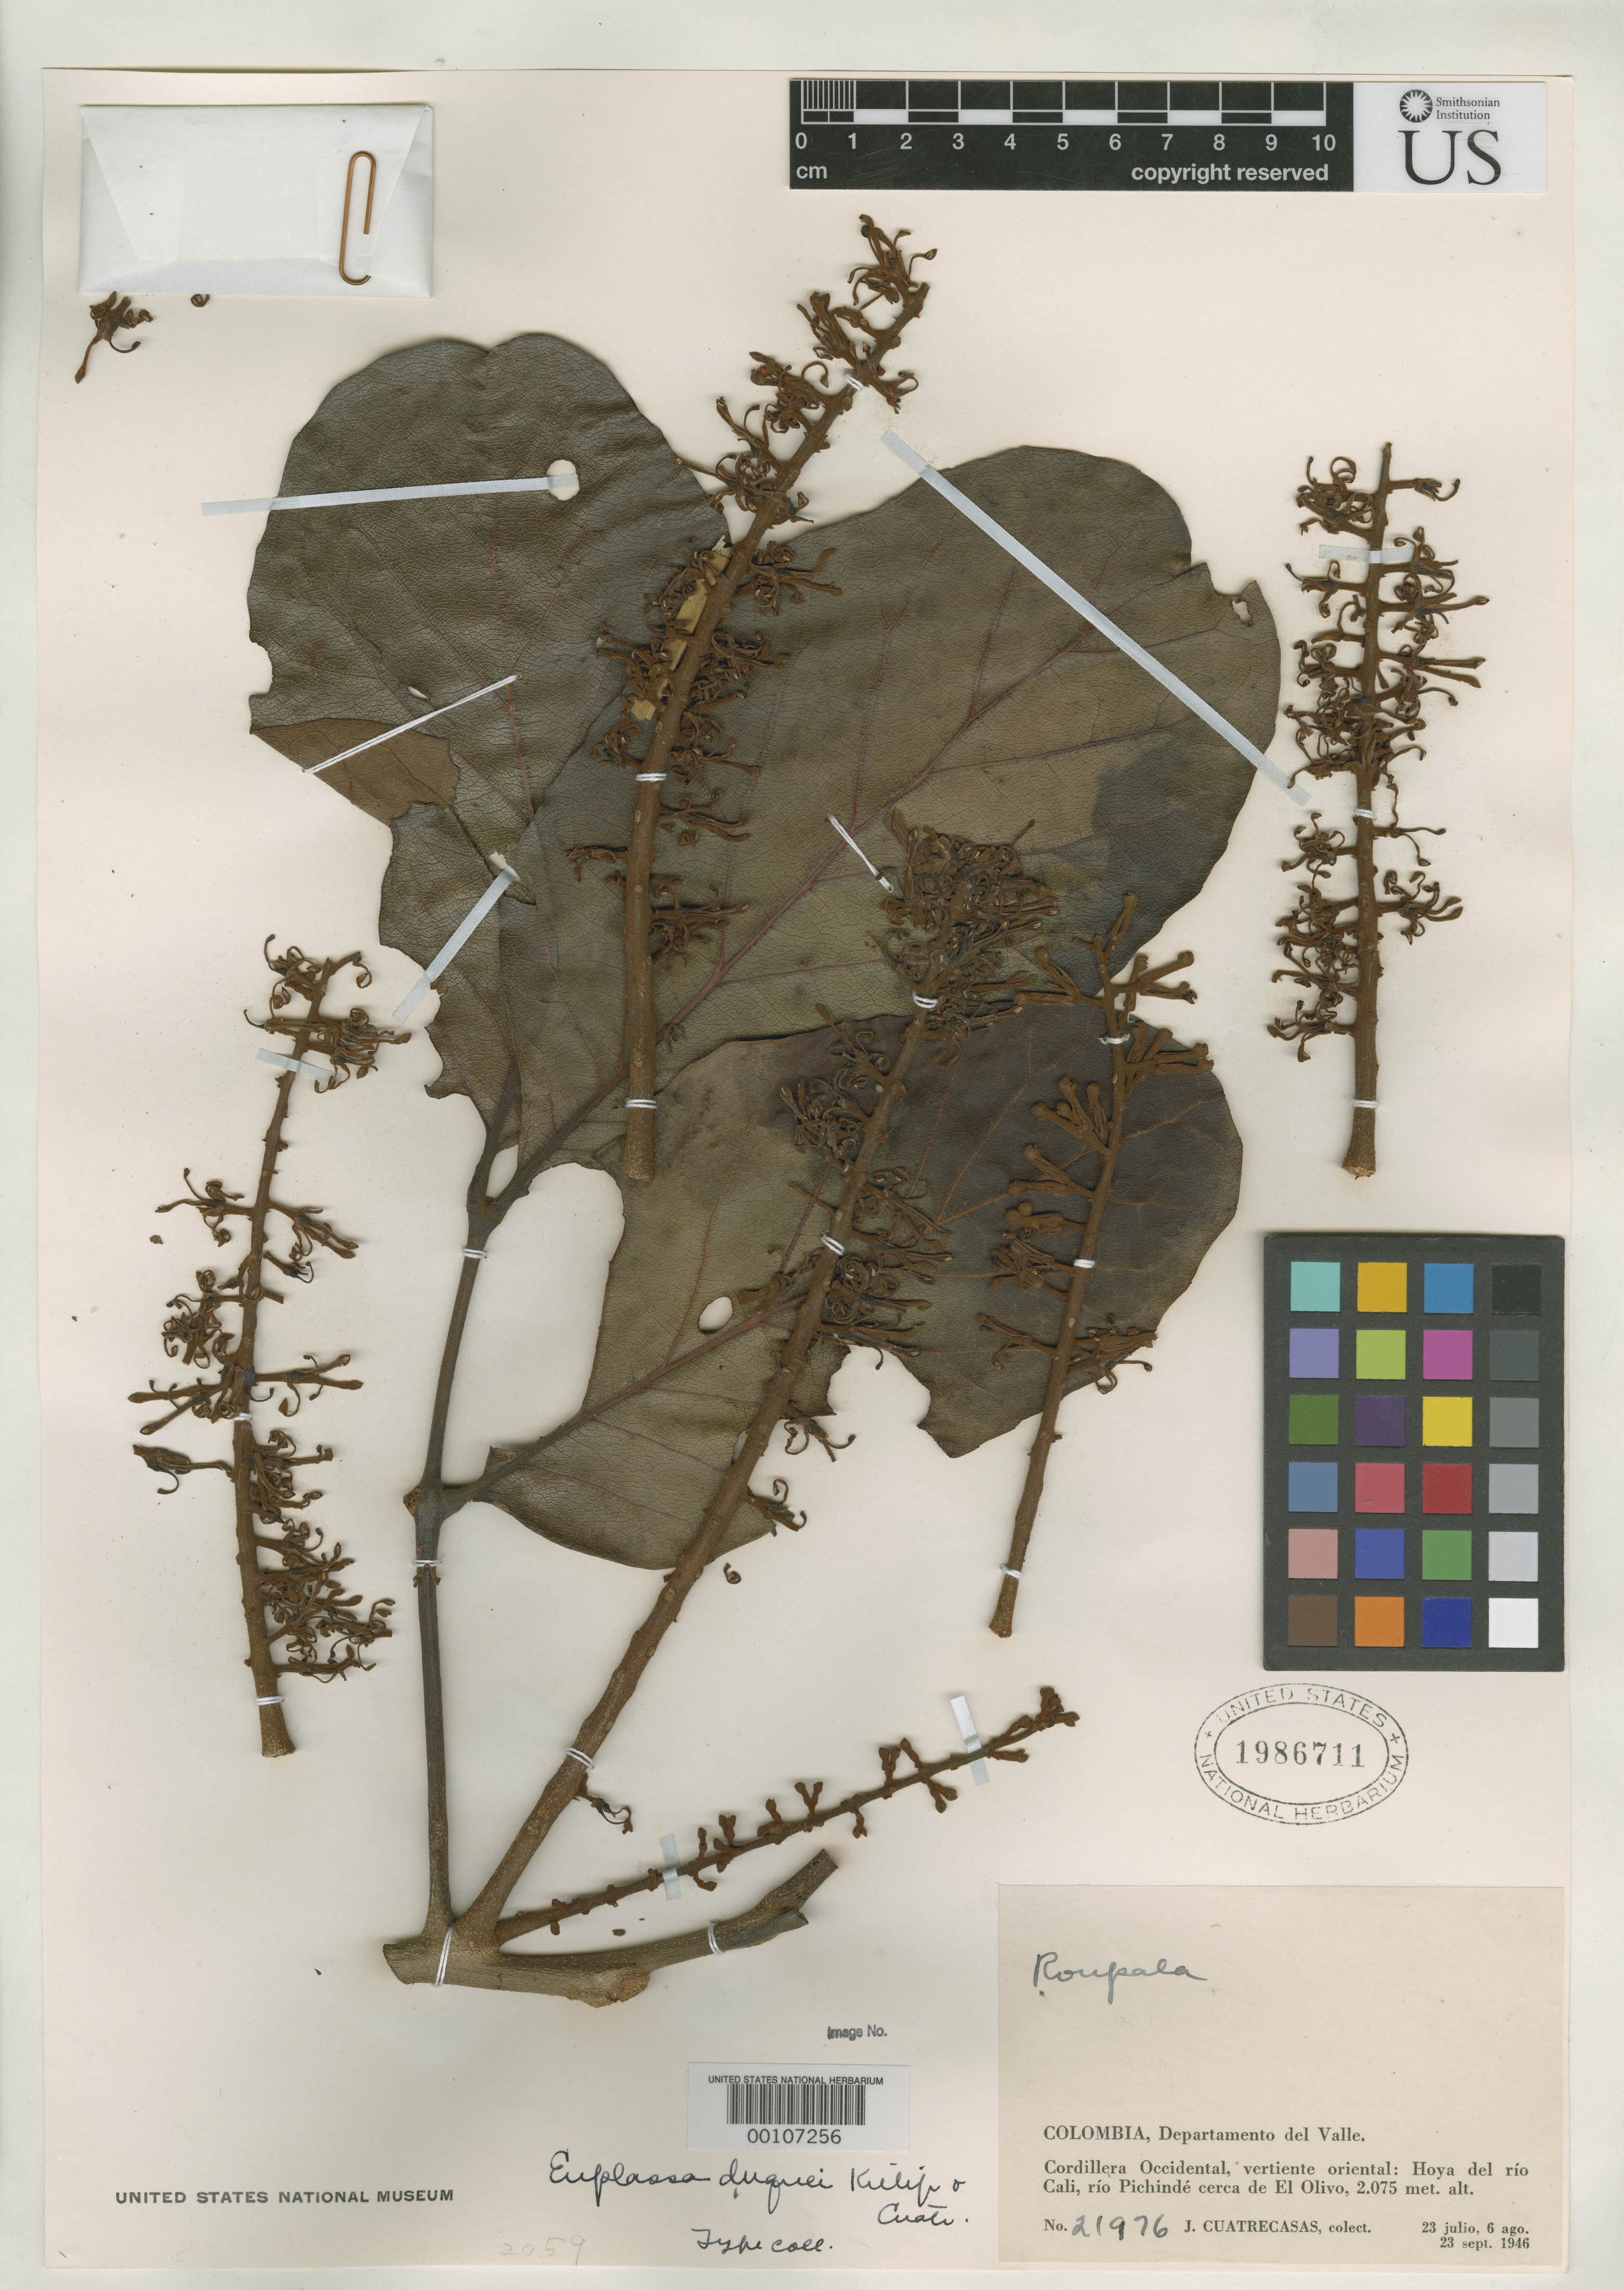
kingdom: Plantae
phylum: Tracheophyta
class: Magnoliopsida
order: Proteales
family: Proteaceae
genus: Euplassa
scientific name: Euplassa duquei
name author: Killip & Cuatrec.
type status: Isotype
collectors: J. Cuatrecasas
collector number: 21976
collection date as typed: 23 Jul 1946 to 23 Sep 1946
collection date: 1946-07-23/1946-09-23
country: Colombia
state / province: Valle del Cauca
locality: Cordillera Occidental, Hoya del Rio Cali, Rio Pichinde Cerca de El Olivo.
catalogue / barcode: US 1986711